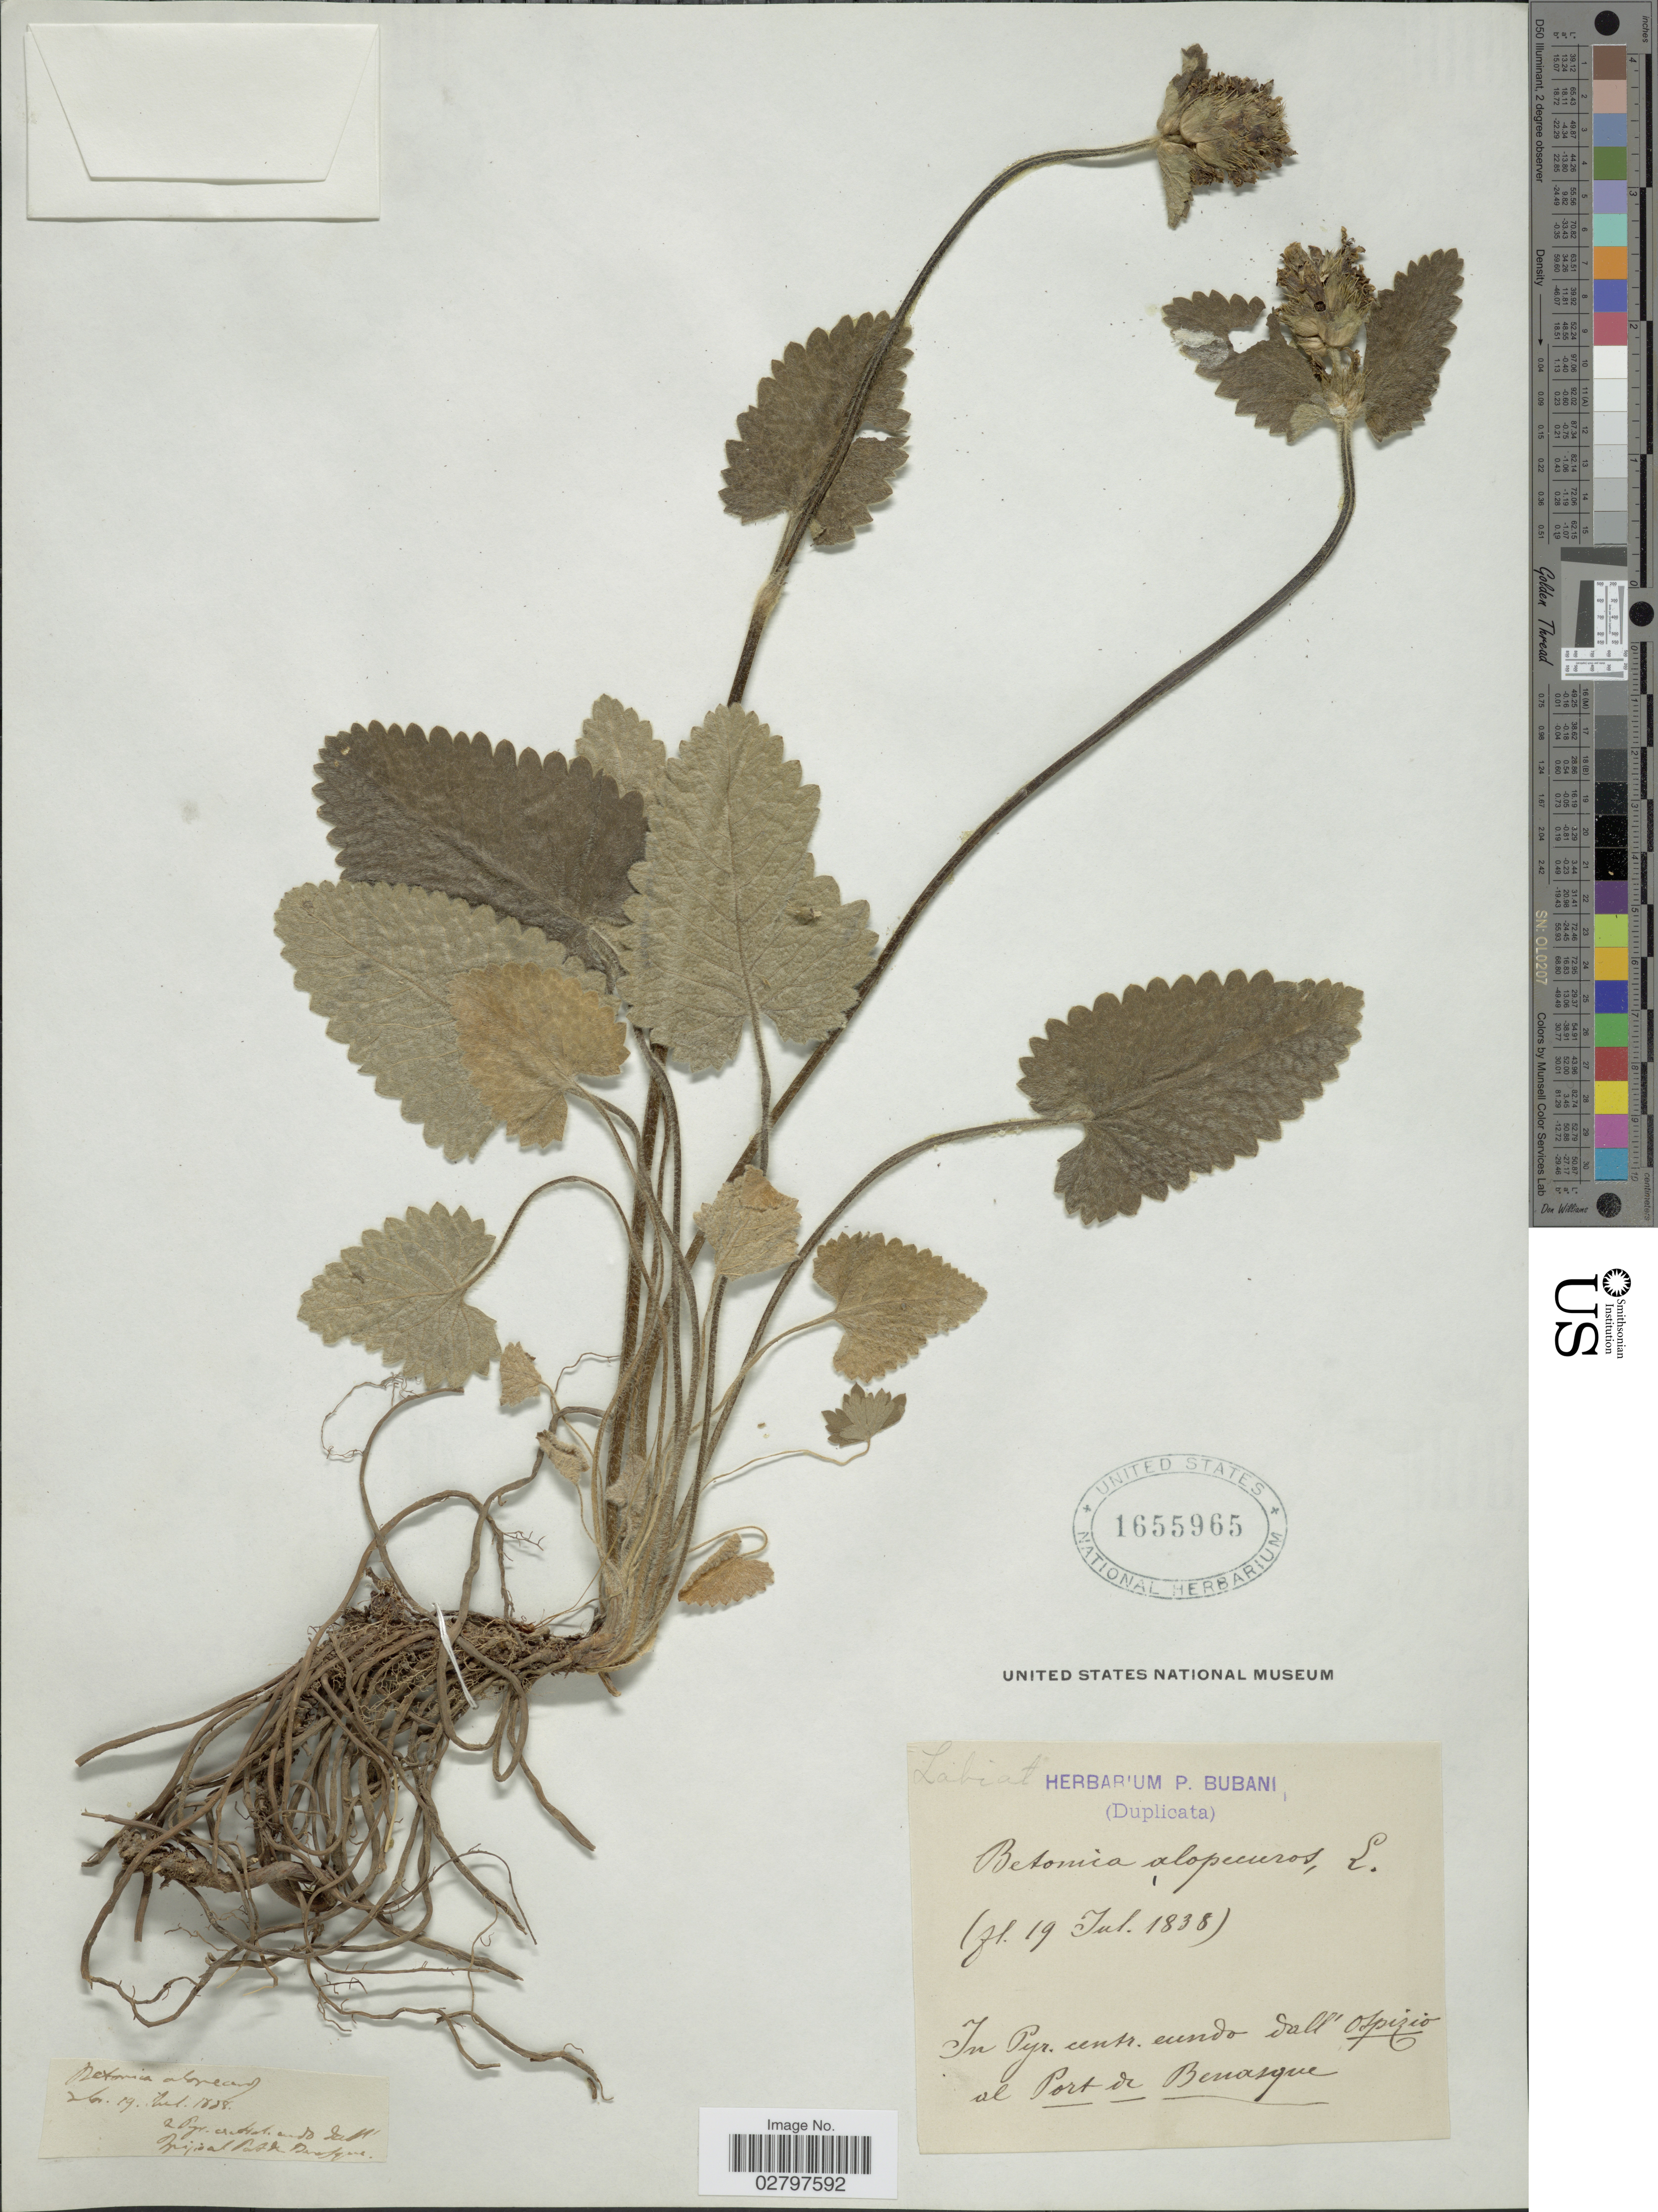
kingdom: Plantae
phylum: Tracheophyta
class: Magnoliopsida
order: Lamiales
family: Lamiaceae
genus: Stachys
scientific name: Stachys alopecuros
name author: (L.) Benth.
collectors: ex herb. P. Bubani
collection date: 1838-07-19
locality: In Pyr. centr. eundo de l'Ospizio al Port de Benasque.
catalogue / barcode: US 1655965